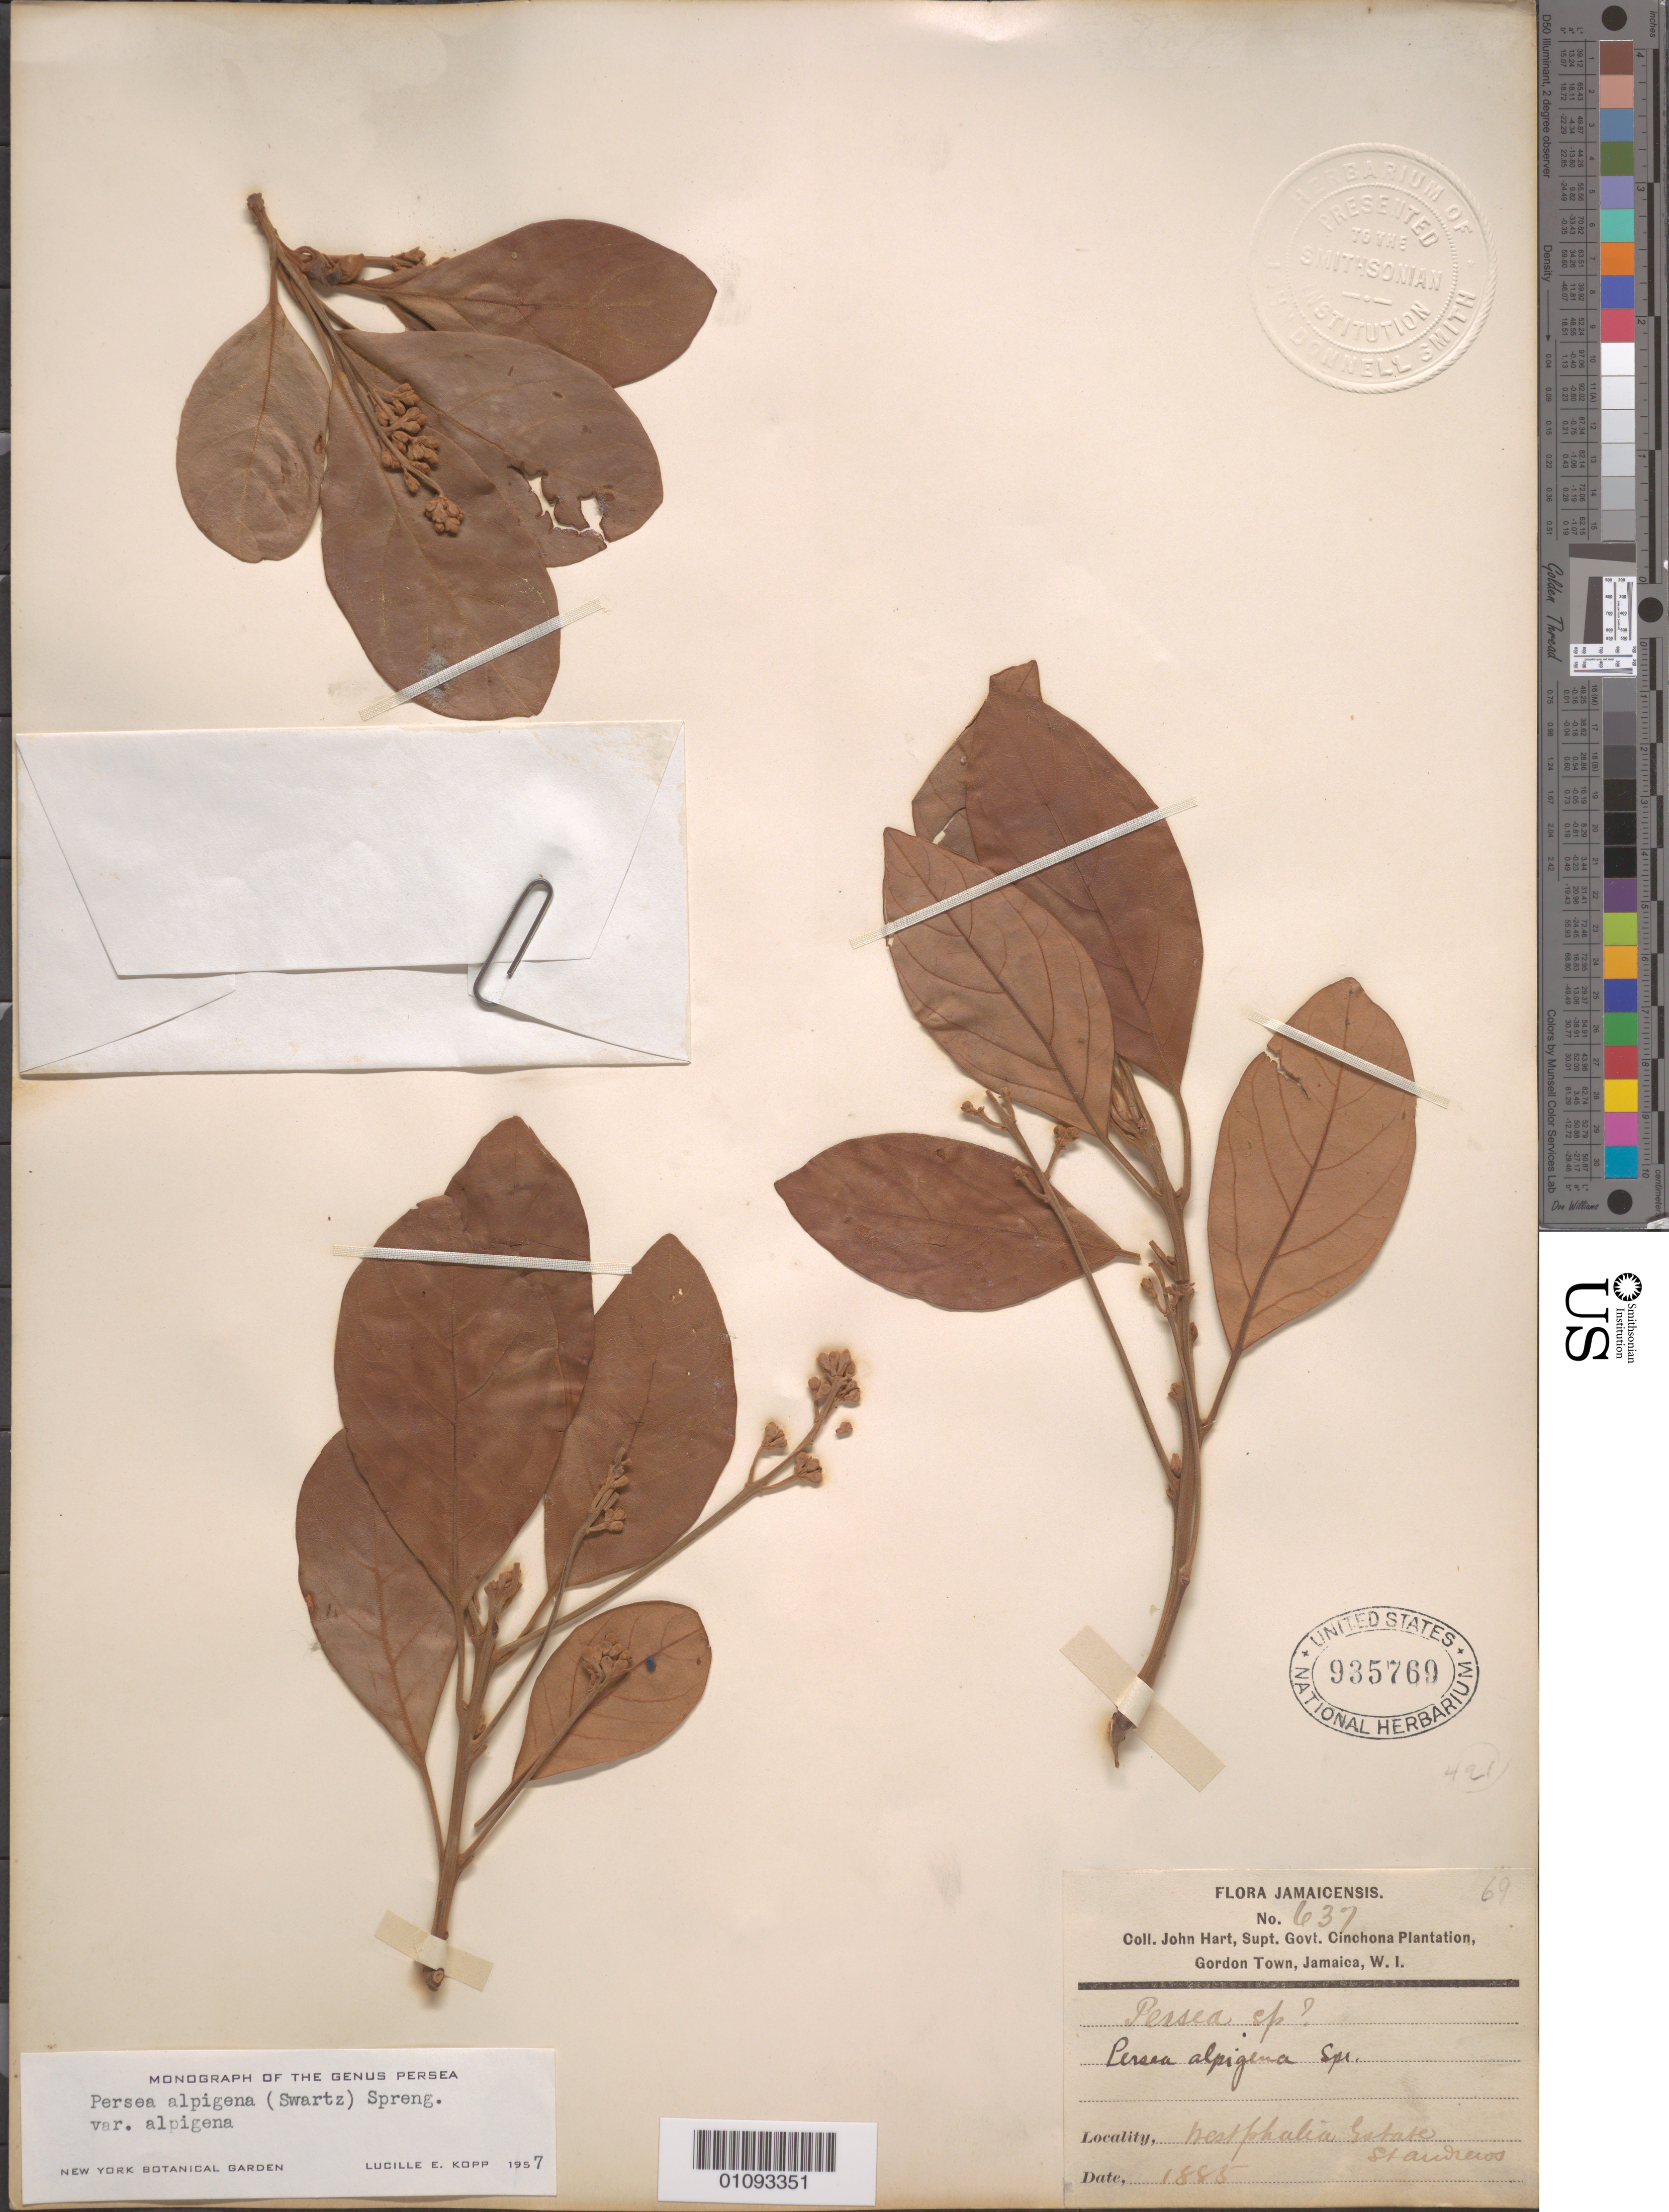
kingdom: Plantae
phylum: Tracheophyta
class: Magnoliopsida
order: Laurales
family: Lauraceae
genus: Persea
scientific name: Persea alpigena var. alpigena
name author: Spreng.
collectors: J. Hart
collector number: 637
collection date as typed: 1885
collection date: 1885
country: Jamaica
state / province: Saint Andrew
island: Jamaica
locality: Gordon Town.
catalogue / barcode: US 935769